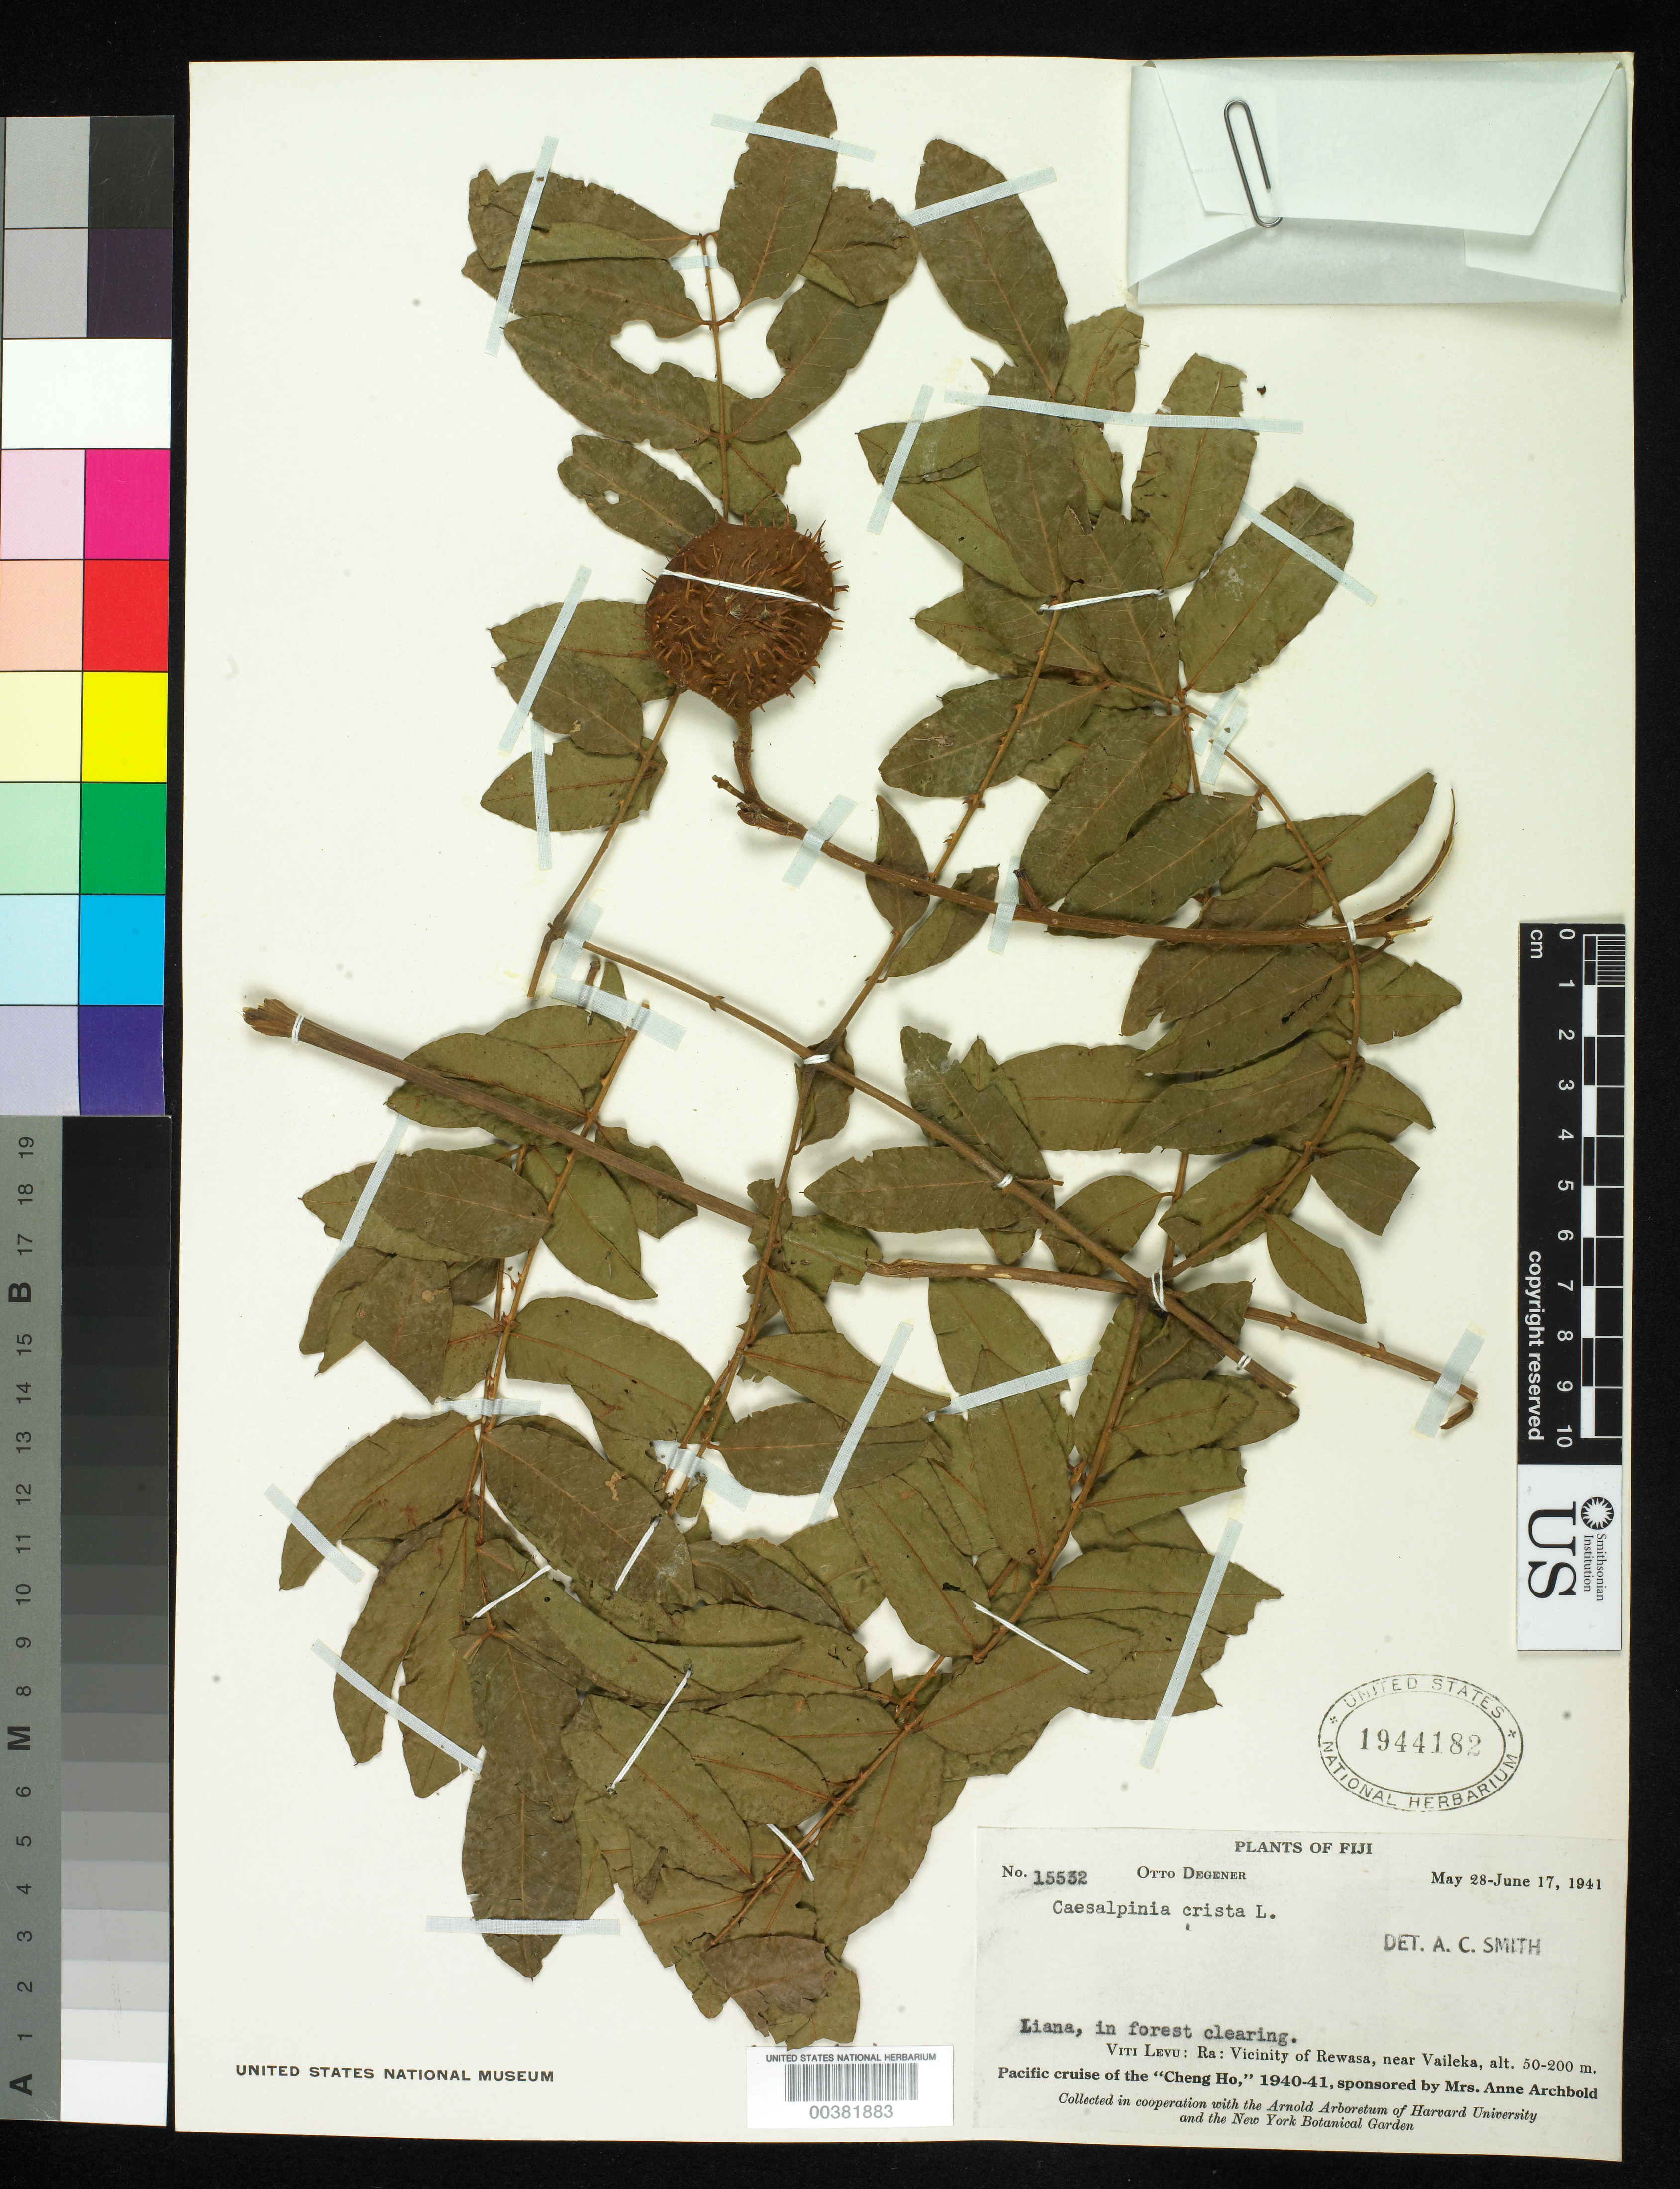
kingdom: Plantae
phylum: Tracheophyta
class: Magnoliopsida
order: Fabales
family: Fabaceae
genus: Guilandina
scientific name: Guilandina major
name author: (Medik.) Small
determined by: Wagner, W. L., (BOT), Smithsonian Institution - National Museum of Natural History (UNITED STATES)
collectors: O. Degener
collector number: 15532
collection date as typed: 28 May 1941 to 17 Jun 1941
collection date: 1941-05-28/1941-06-17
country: Fiji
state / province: Western Division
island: Viti Levu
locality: Ra Prov.: vicinity of rewasa, near vaileka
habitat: Forest clearing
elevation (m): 50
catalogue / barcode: US 1944182